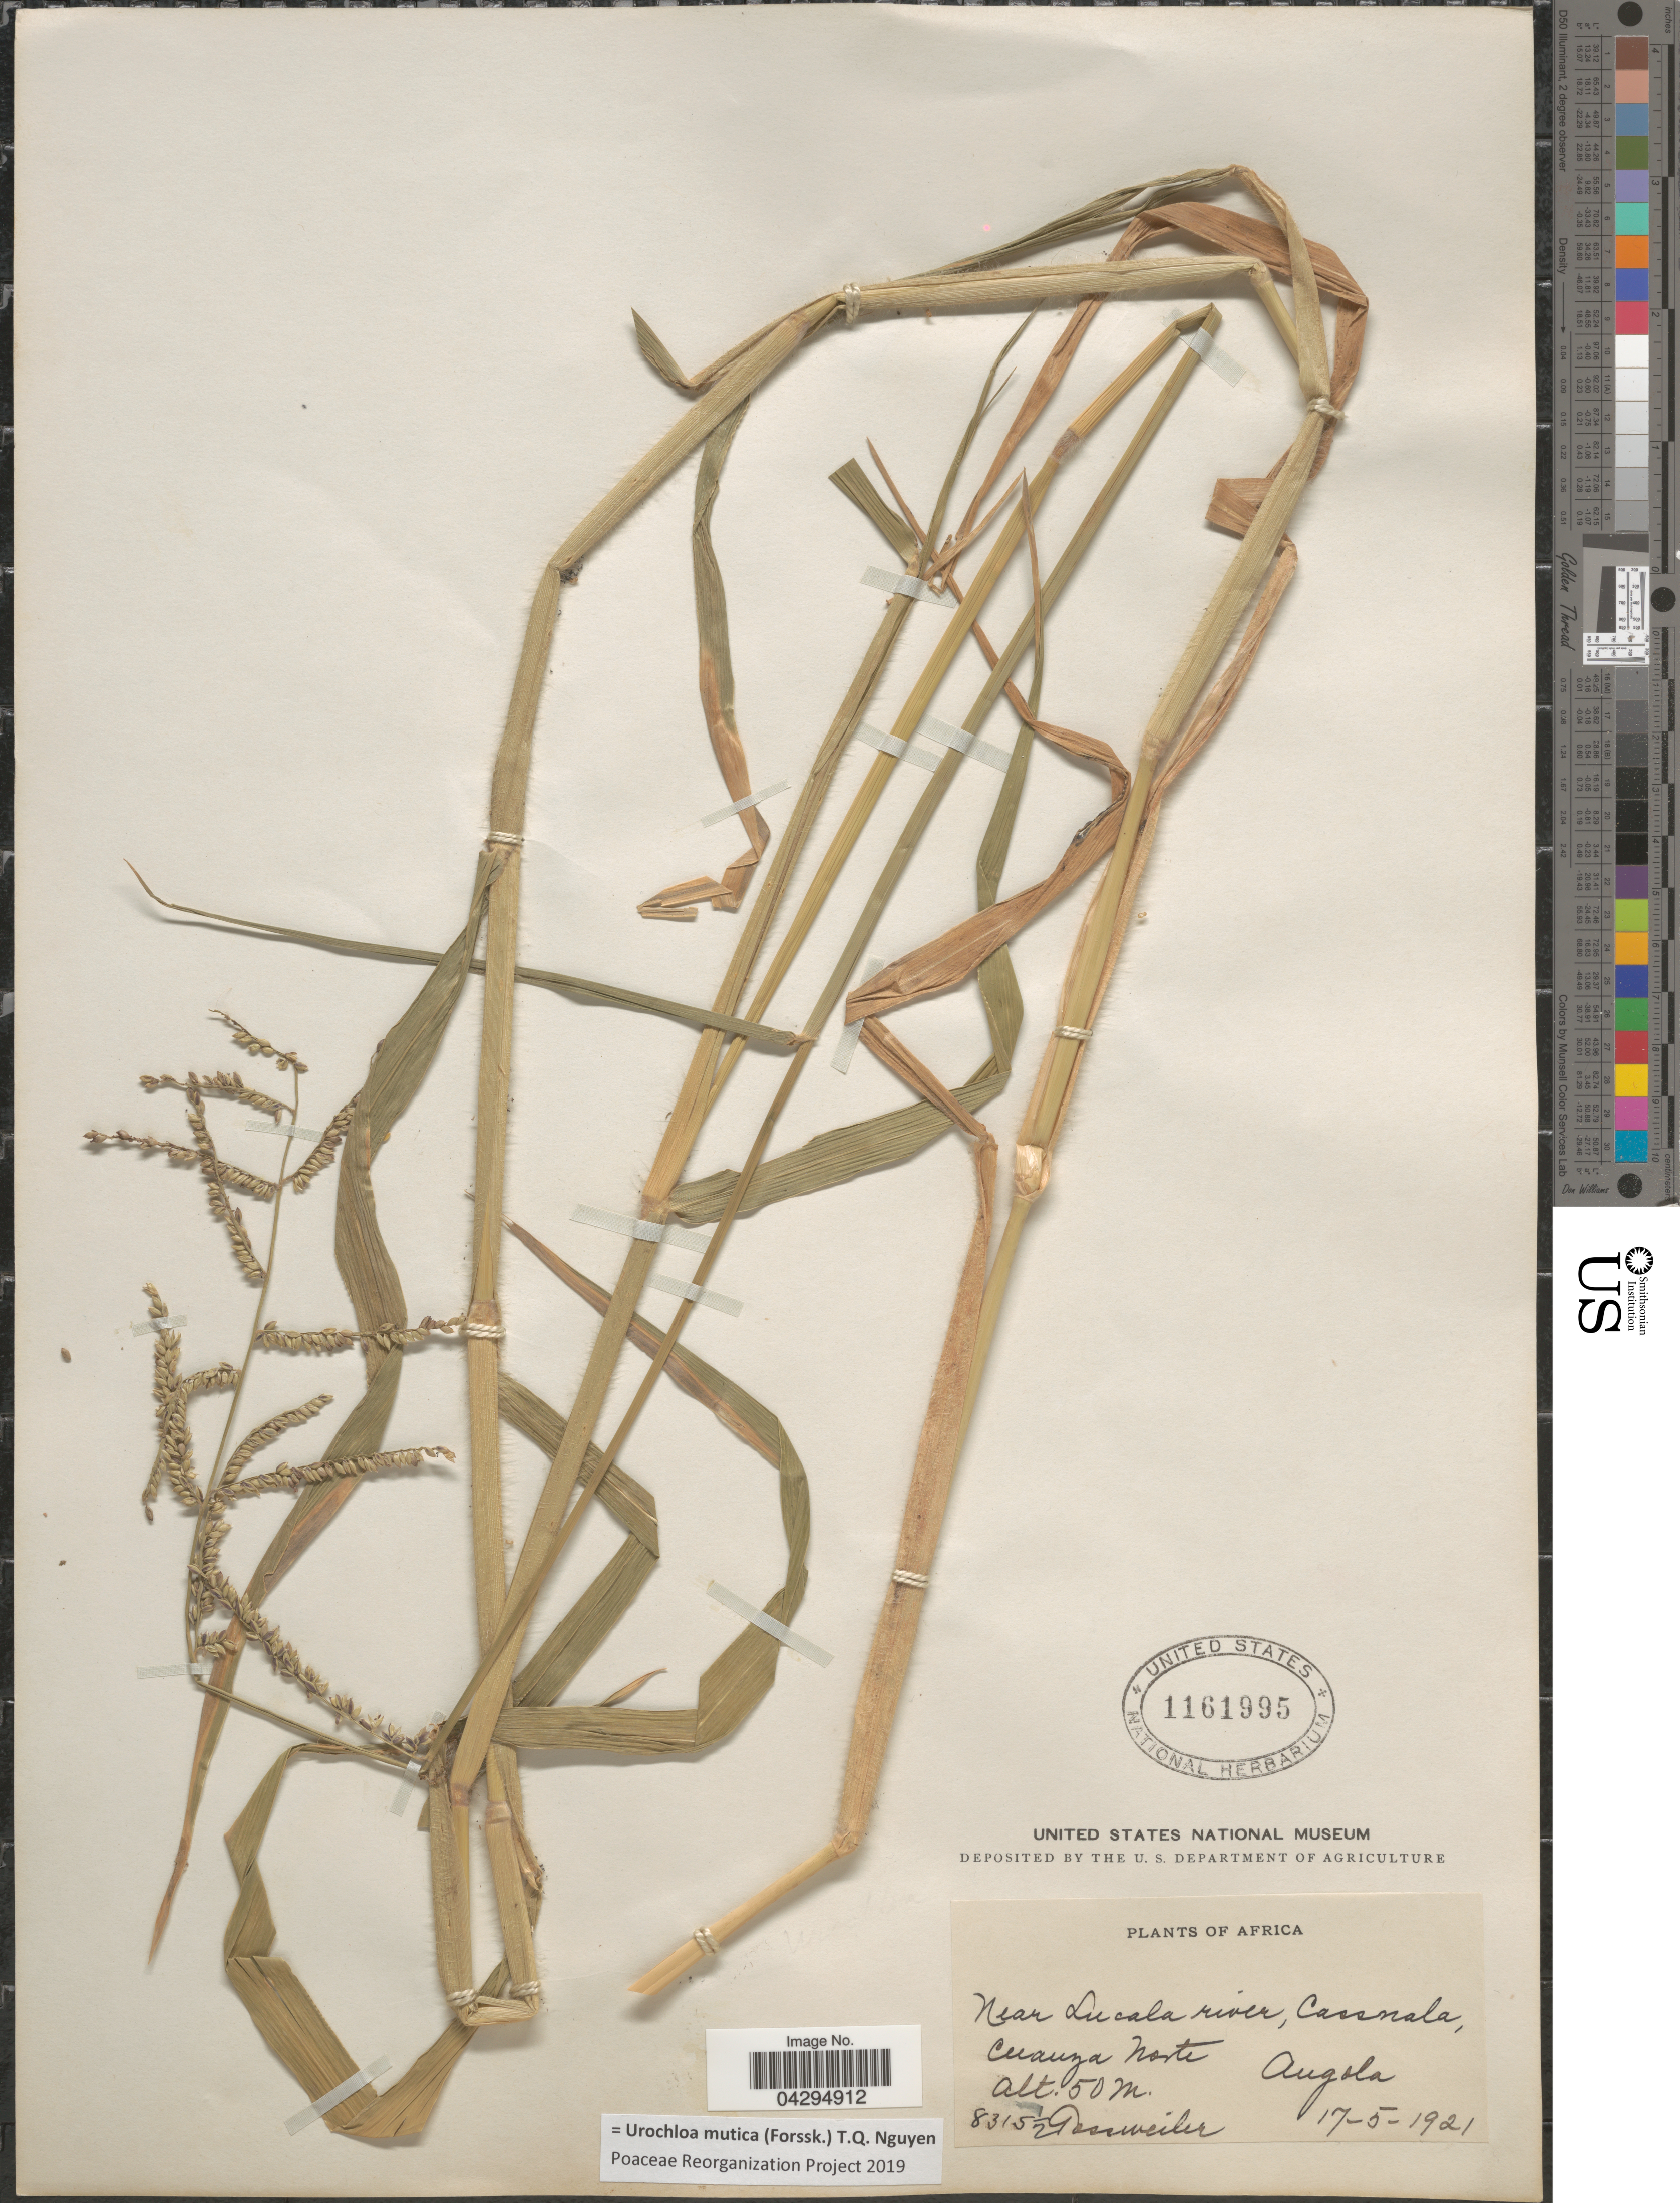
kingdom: Plantae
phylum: Tracheophyta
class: Liliopsida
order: Poales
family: Poaceae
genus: Urochloa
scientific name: Urochloa mutica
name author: (Forssk.) T.Q. Nguyen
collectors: -. Gossweiler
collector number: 8315½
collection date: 1921-05-17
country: Angola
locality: Near Lucala river, Cassnala, Cuanza Norte.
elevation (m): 50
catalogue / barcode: US 1161995